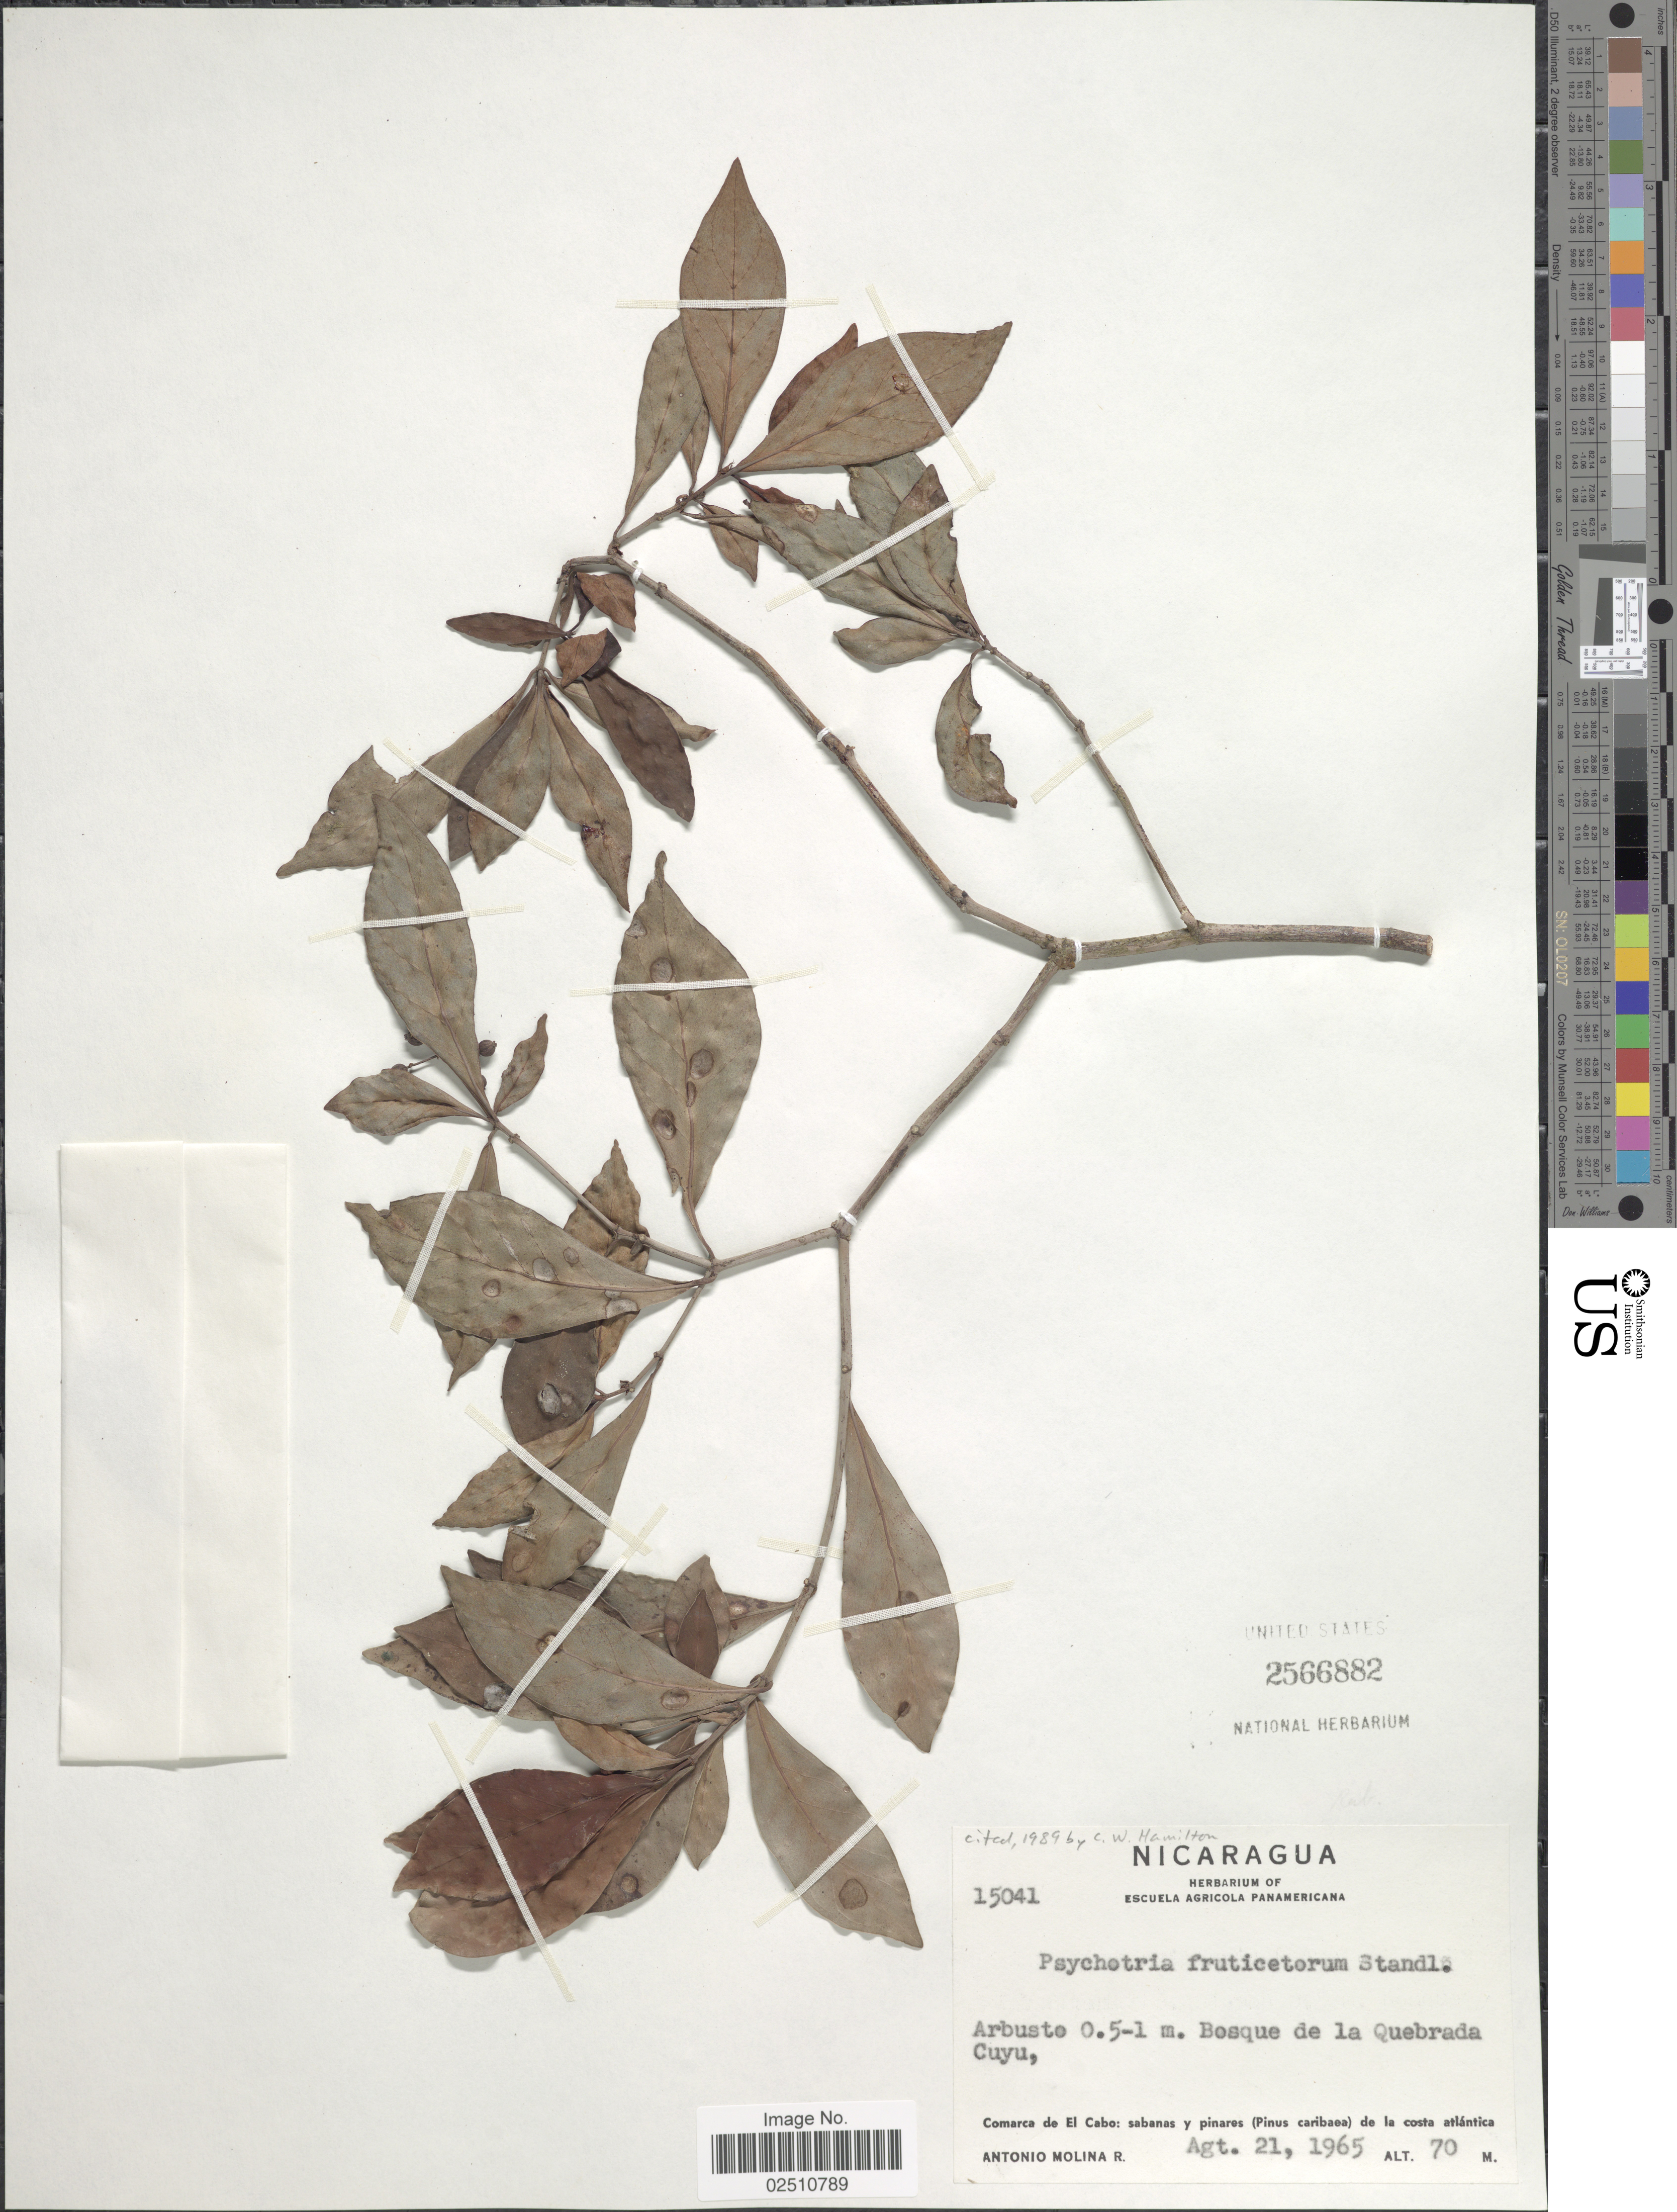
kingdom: Plantae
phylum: Tracheophyta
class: Magnoliopsida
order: Gentianales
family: Rubiaceae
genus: Psychotria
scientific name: Psychotria fruticetorum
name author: Standl.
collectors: A. Molina R.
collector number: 15041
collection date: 1965-08-21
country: Nicaragua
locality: Bosque de la Quebrada Cuyu, Comaraca de El Cabo: sabanas y pinares (Pinus caribaea) de la costa atlantica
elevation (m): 70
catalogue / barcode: US 2566882